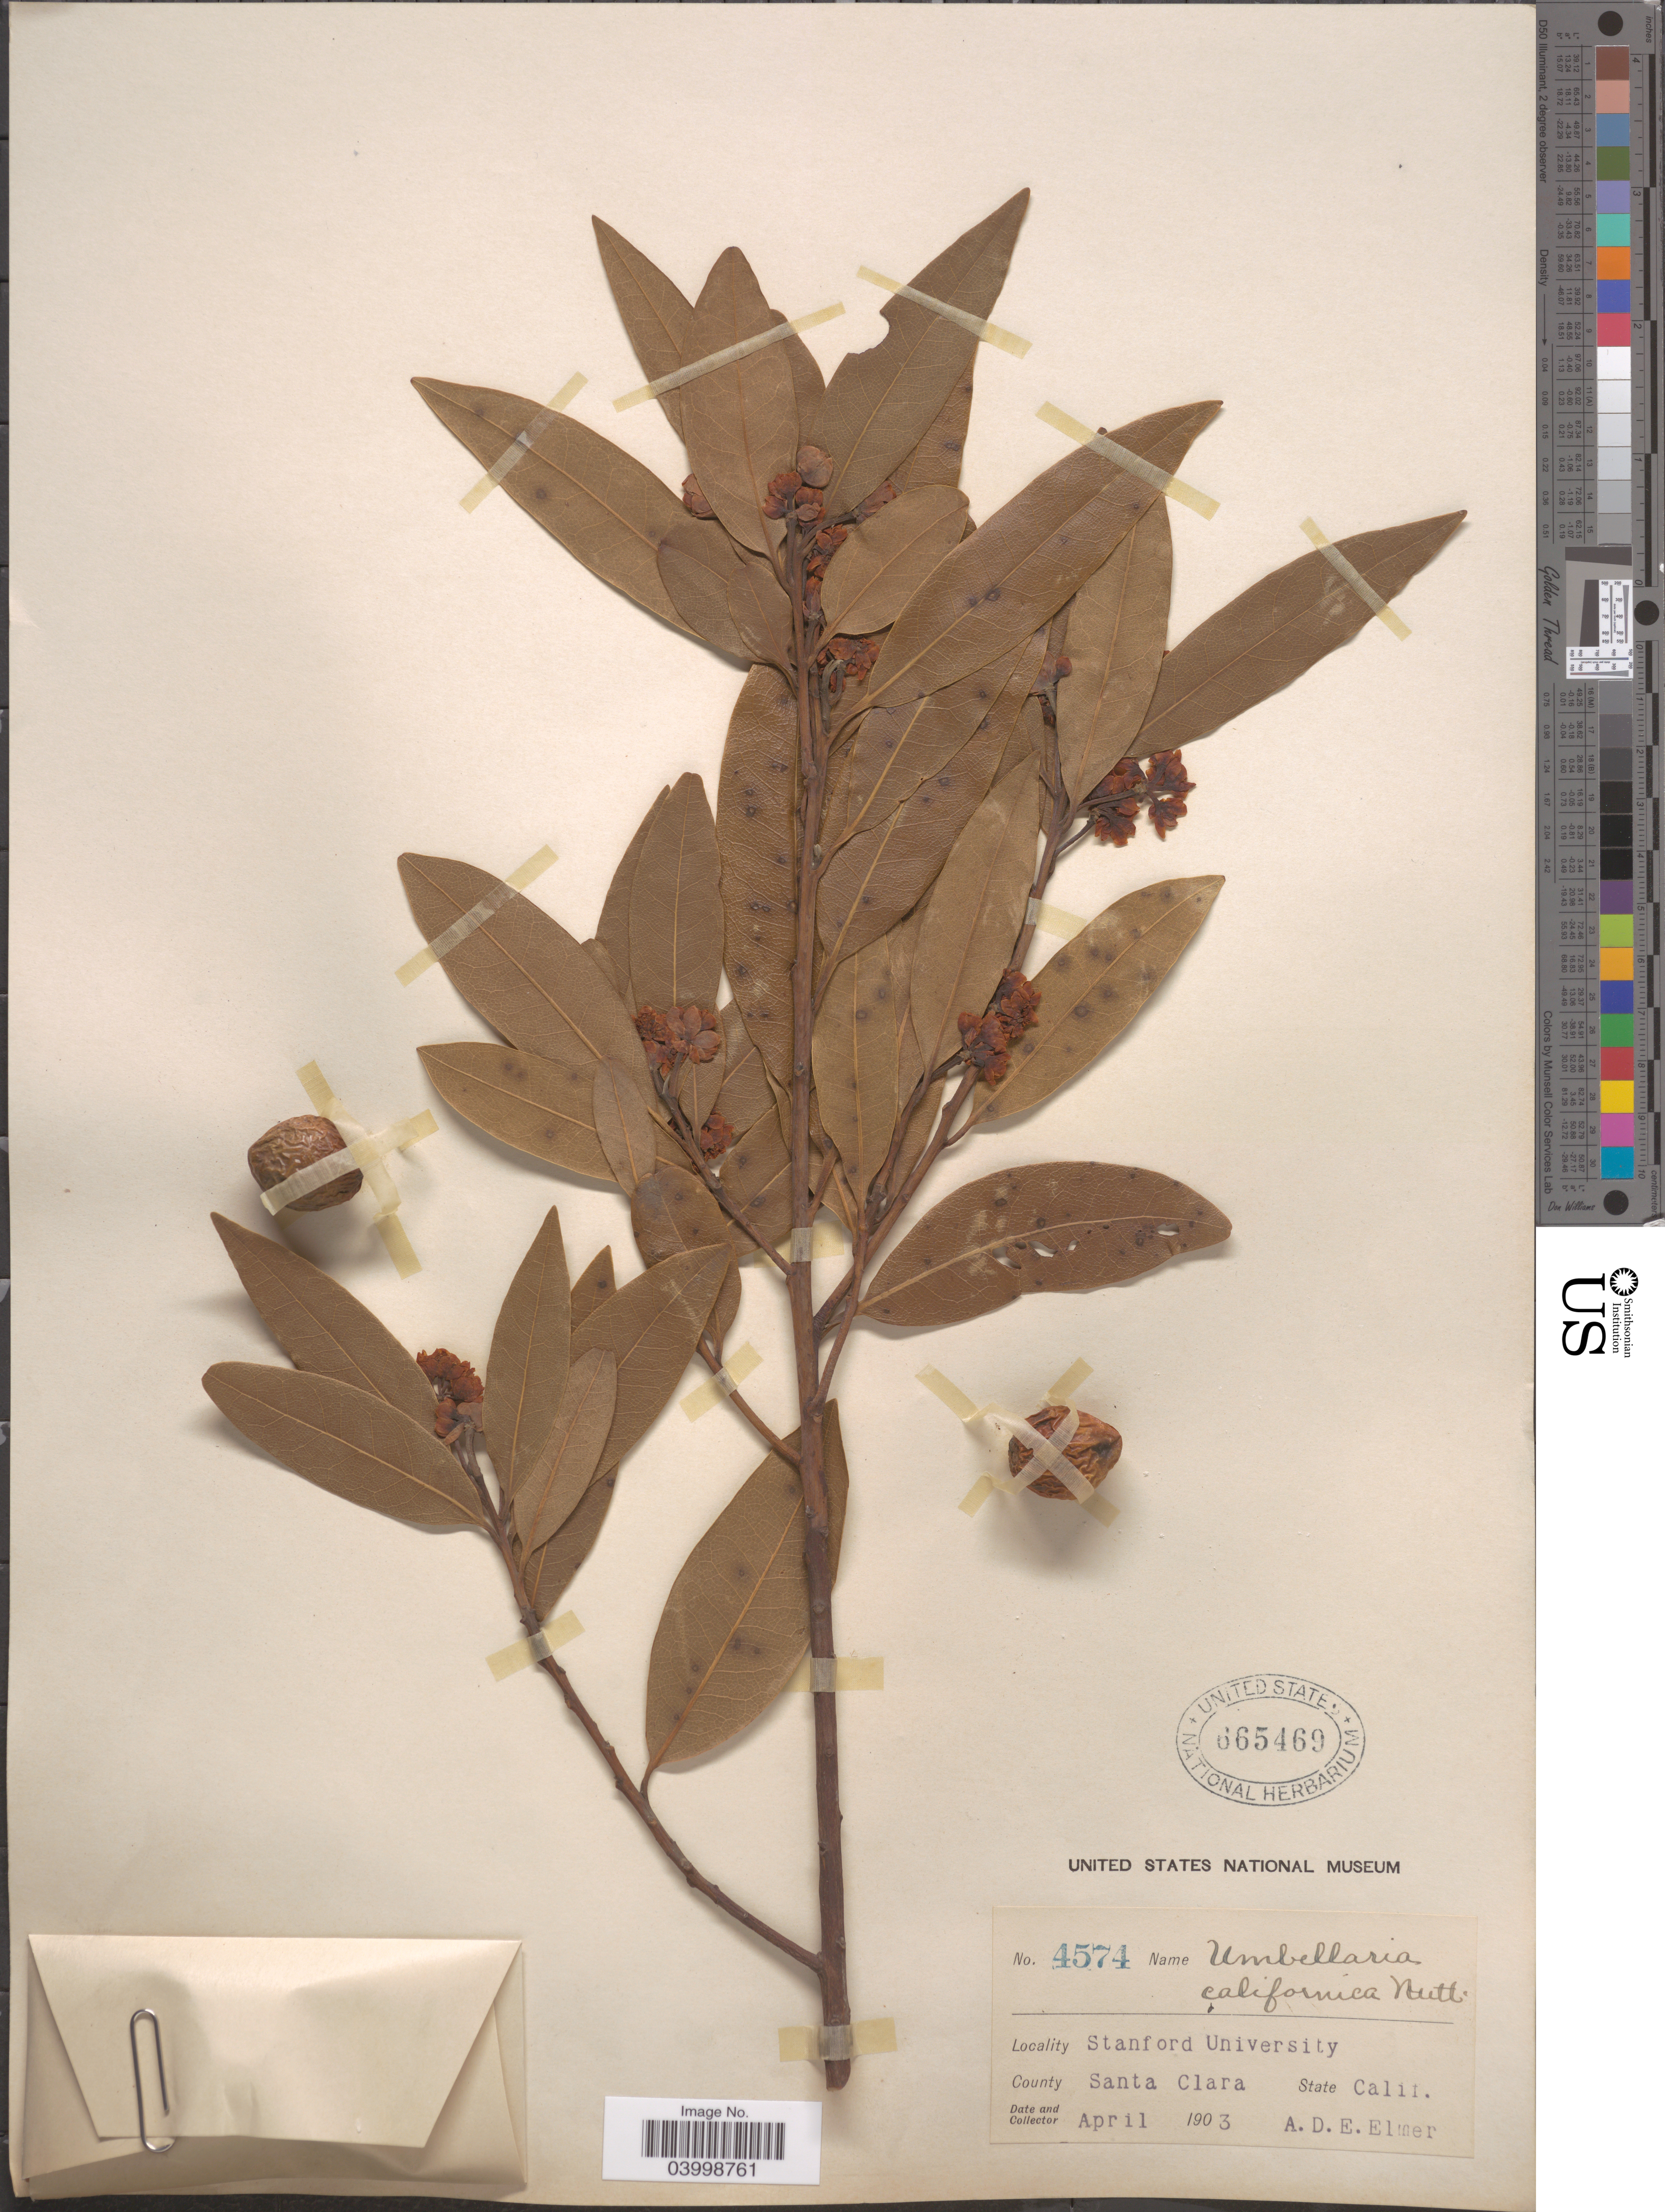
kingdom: Plantae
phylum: Tracheophyta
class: Magnoliopsida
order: Laurales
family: Lauraceae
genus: Umbellularia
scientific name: Umbellularia californica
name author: (Hook. & Arn.) Nutt.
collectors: A. D. E. Elmer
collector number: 4574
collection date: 1903-04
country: United States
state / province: California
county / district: Santa Clara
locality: Standford University. County Santa Clara.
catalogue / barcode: US 665469